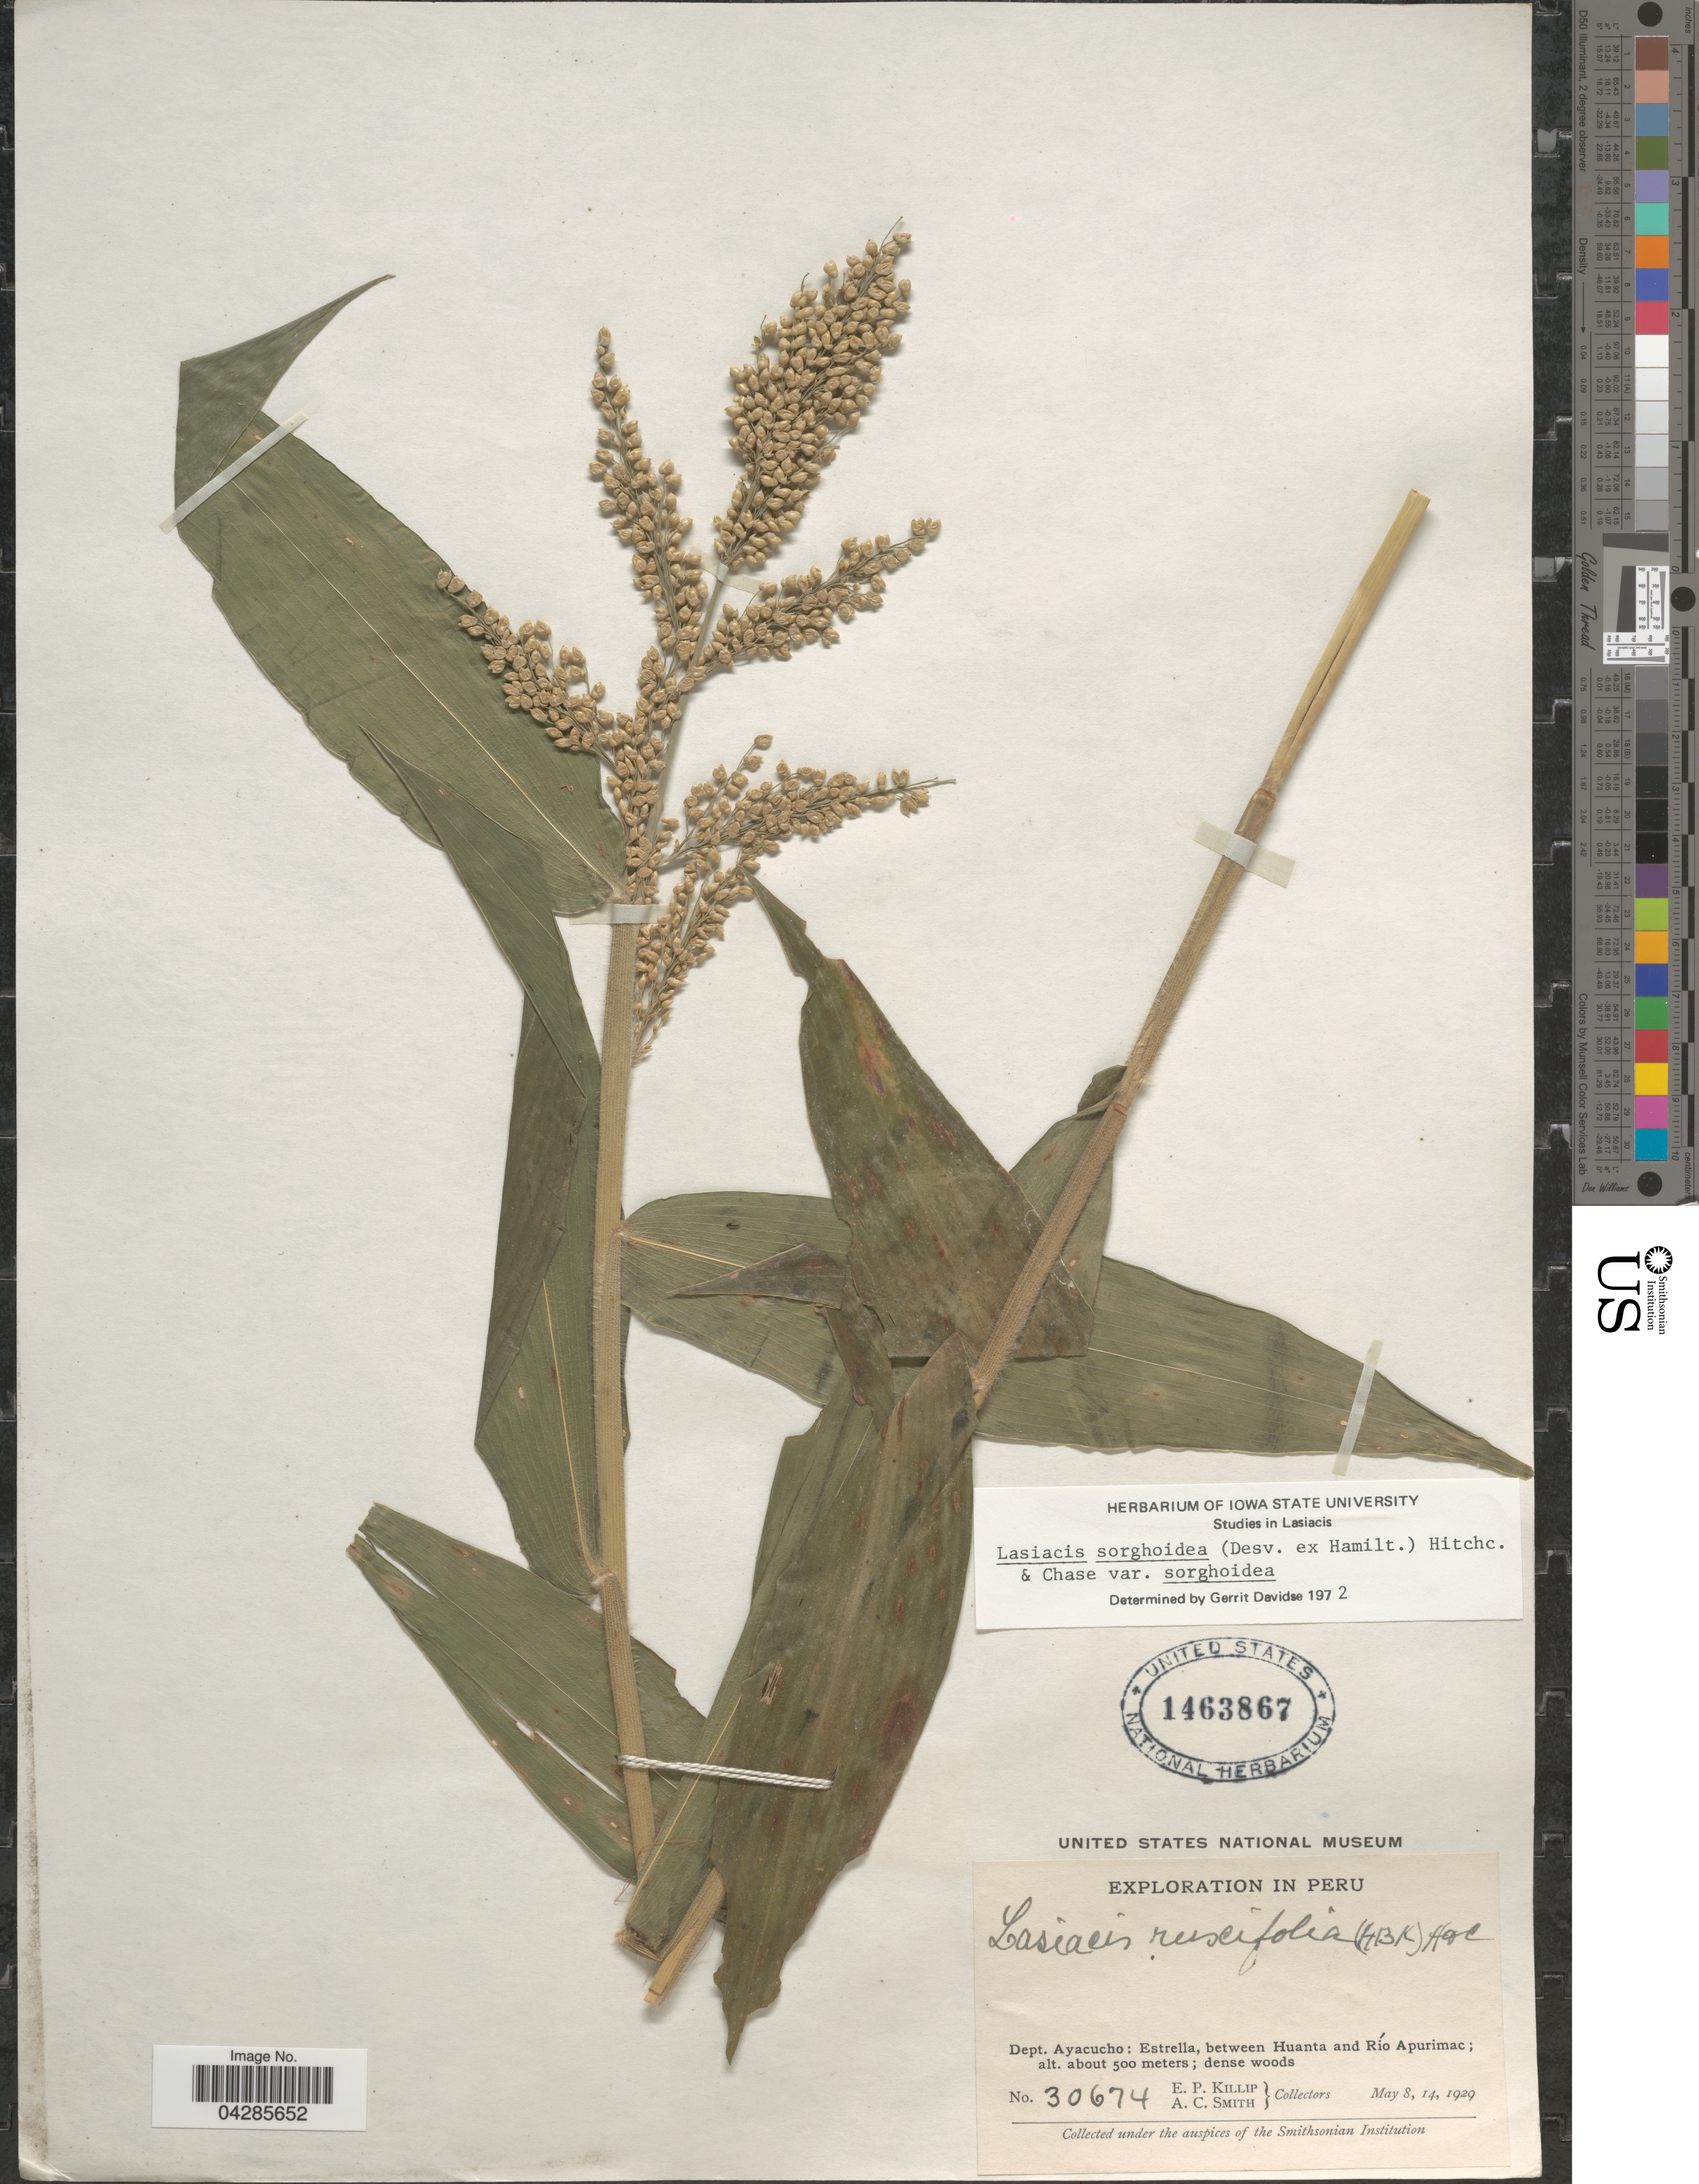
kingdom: Plantae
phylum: Tracheophyta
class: Liliopsida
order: Poales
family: Poaceae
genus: Lasiacis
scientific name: Lasiacis sorghoidea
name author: (Desv. ex Ham.) Hitchc. & Chase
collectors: E. P. Killip & A. C. Smith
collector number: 30674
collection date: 1929-05-08/1929-05-14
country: Peru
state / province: Ayacucho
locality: Exploration in Peru. Dept. Ayacucho: Estrella, between Huanta and Río Apurimac.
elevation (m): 500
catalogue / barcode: US 1463867